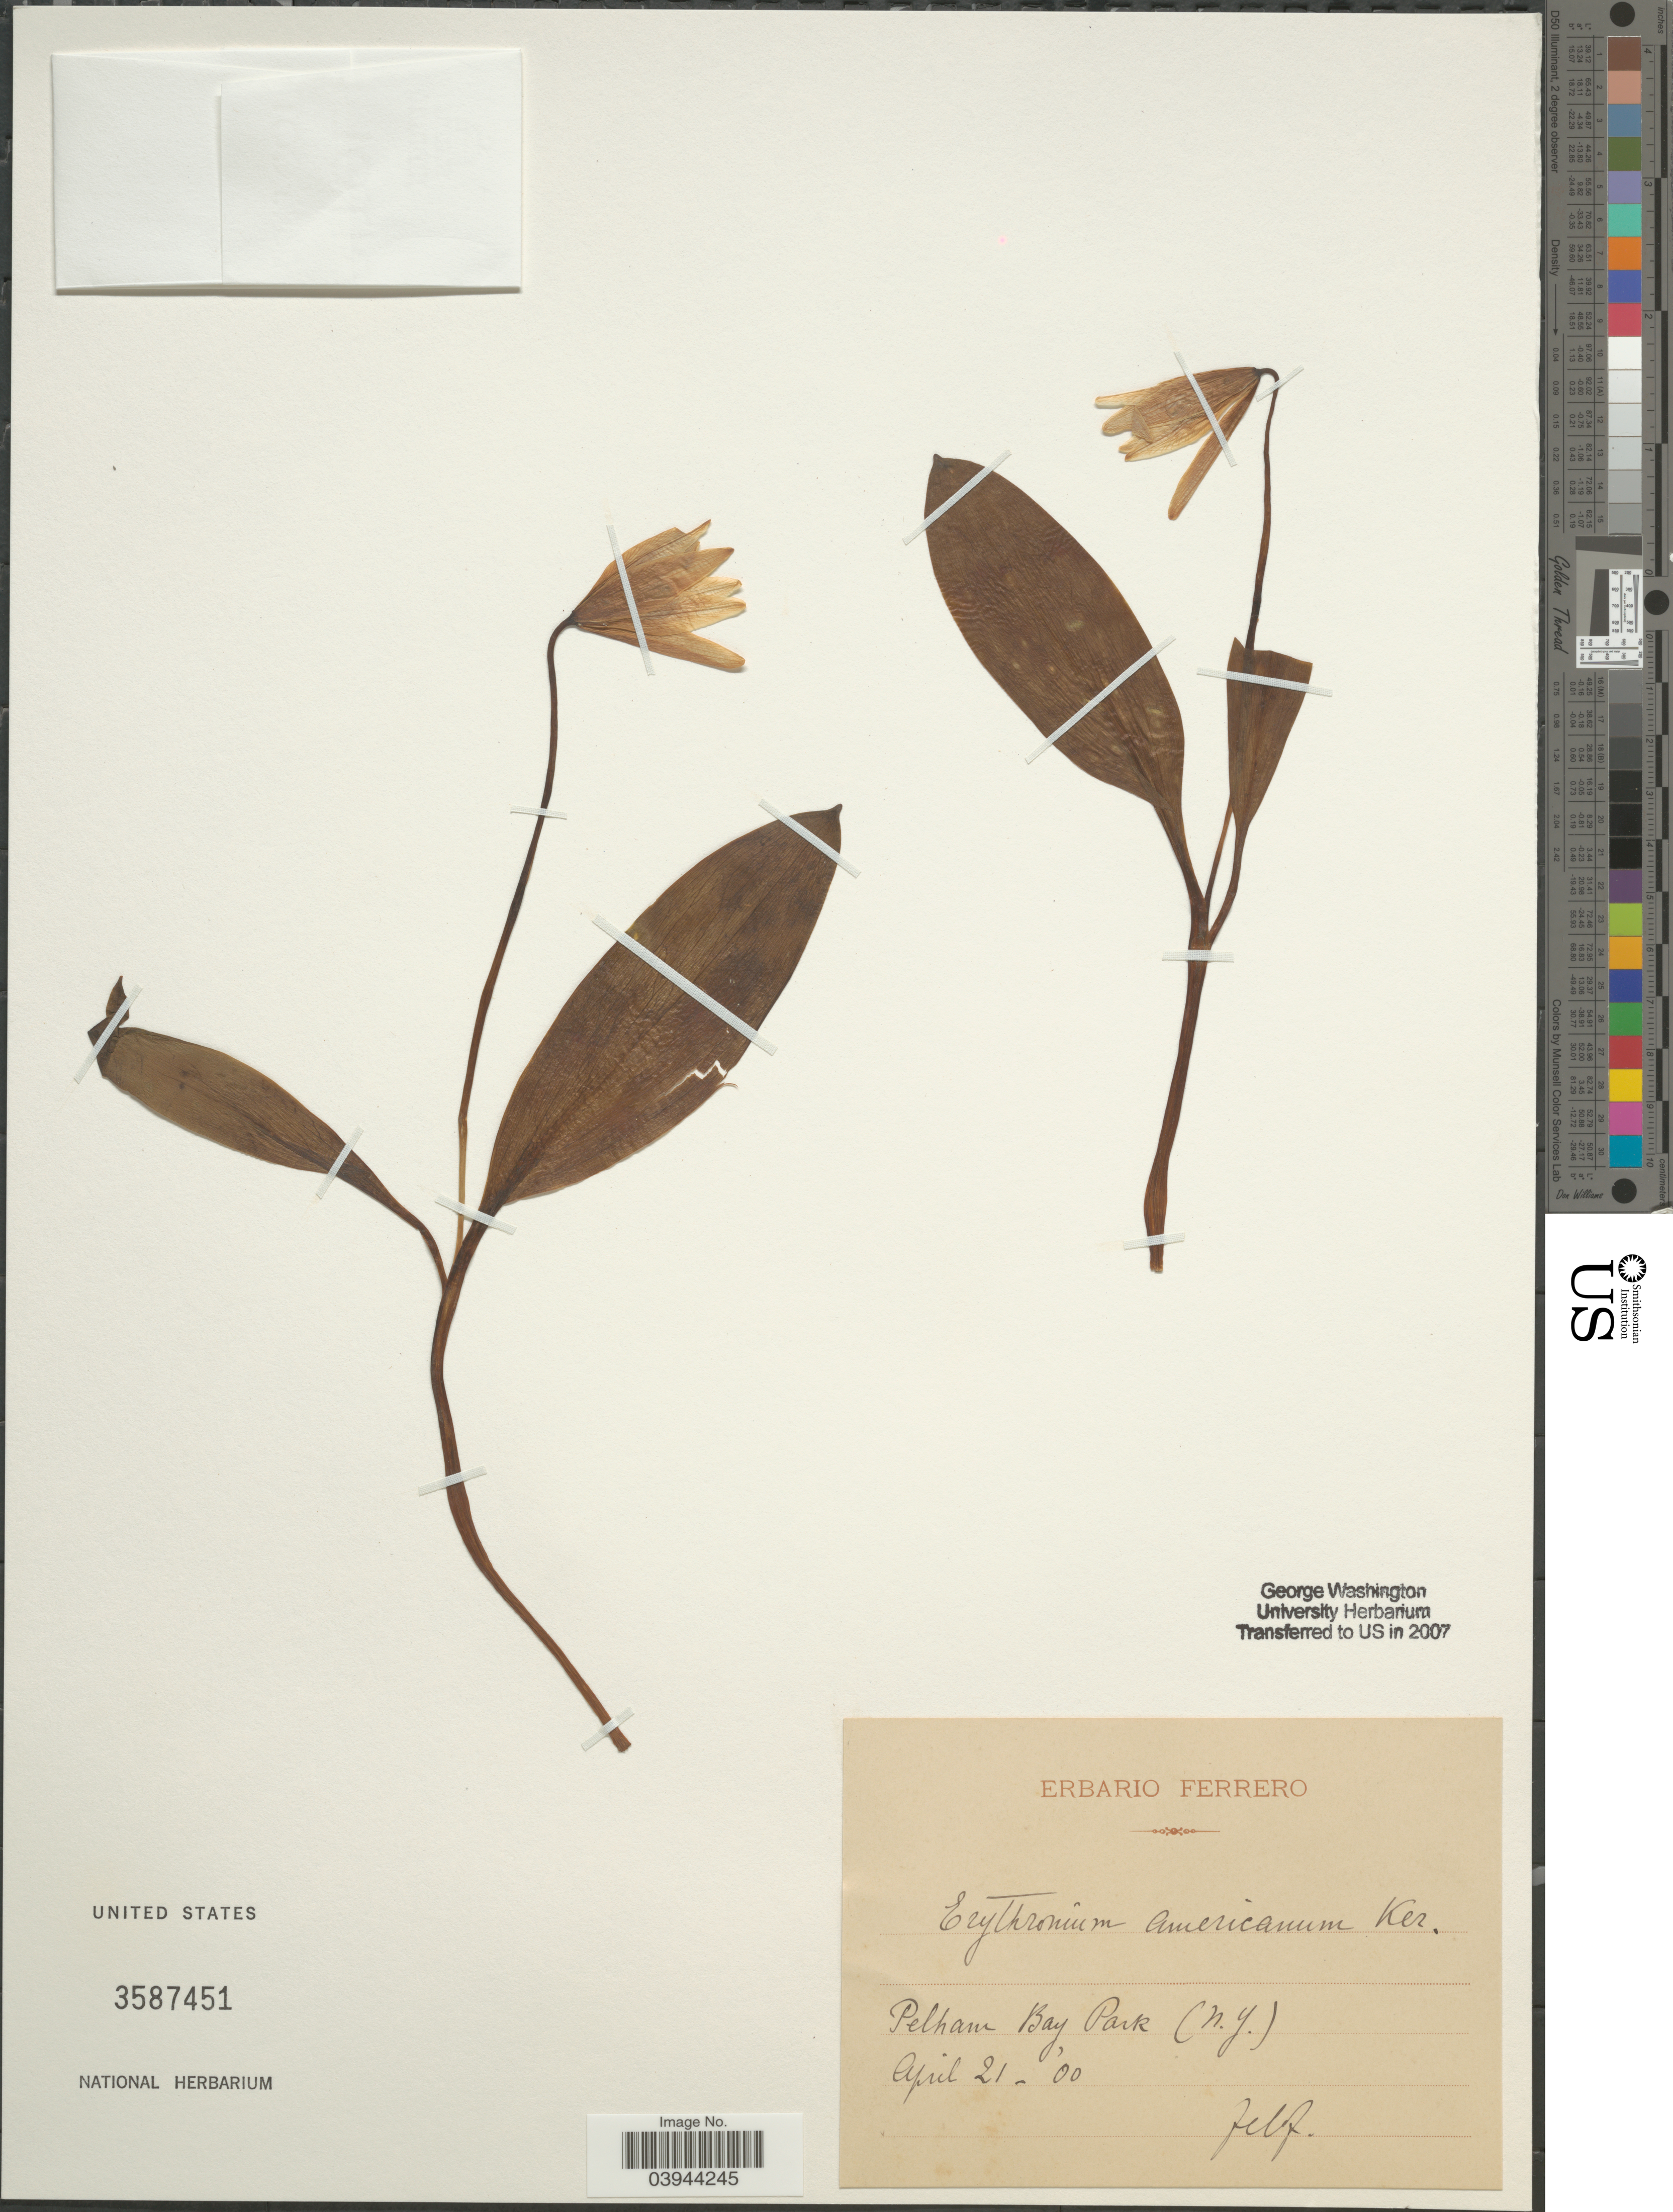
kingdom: Plantae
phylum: Tracheophyta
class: Liliopsida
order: Liliales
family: Liliaceae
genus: Erythronium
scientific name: Erythronium americanum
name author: Ker Gawl.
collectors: F. Ferrero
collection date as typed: Transcribed d/m/y: 21/4/0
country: United States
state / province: New York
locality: Pelham Bay Park.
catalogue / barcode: US 3587451